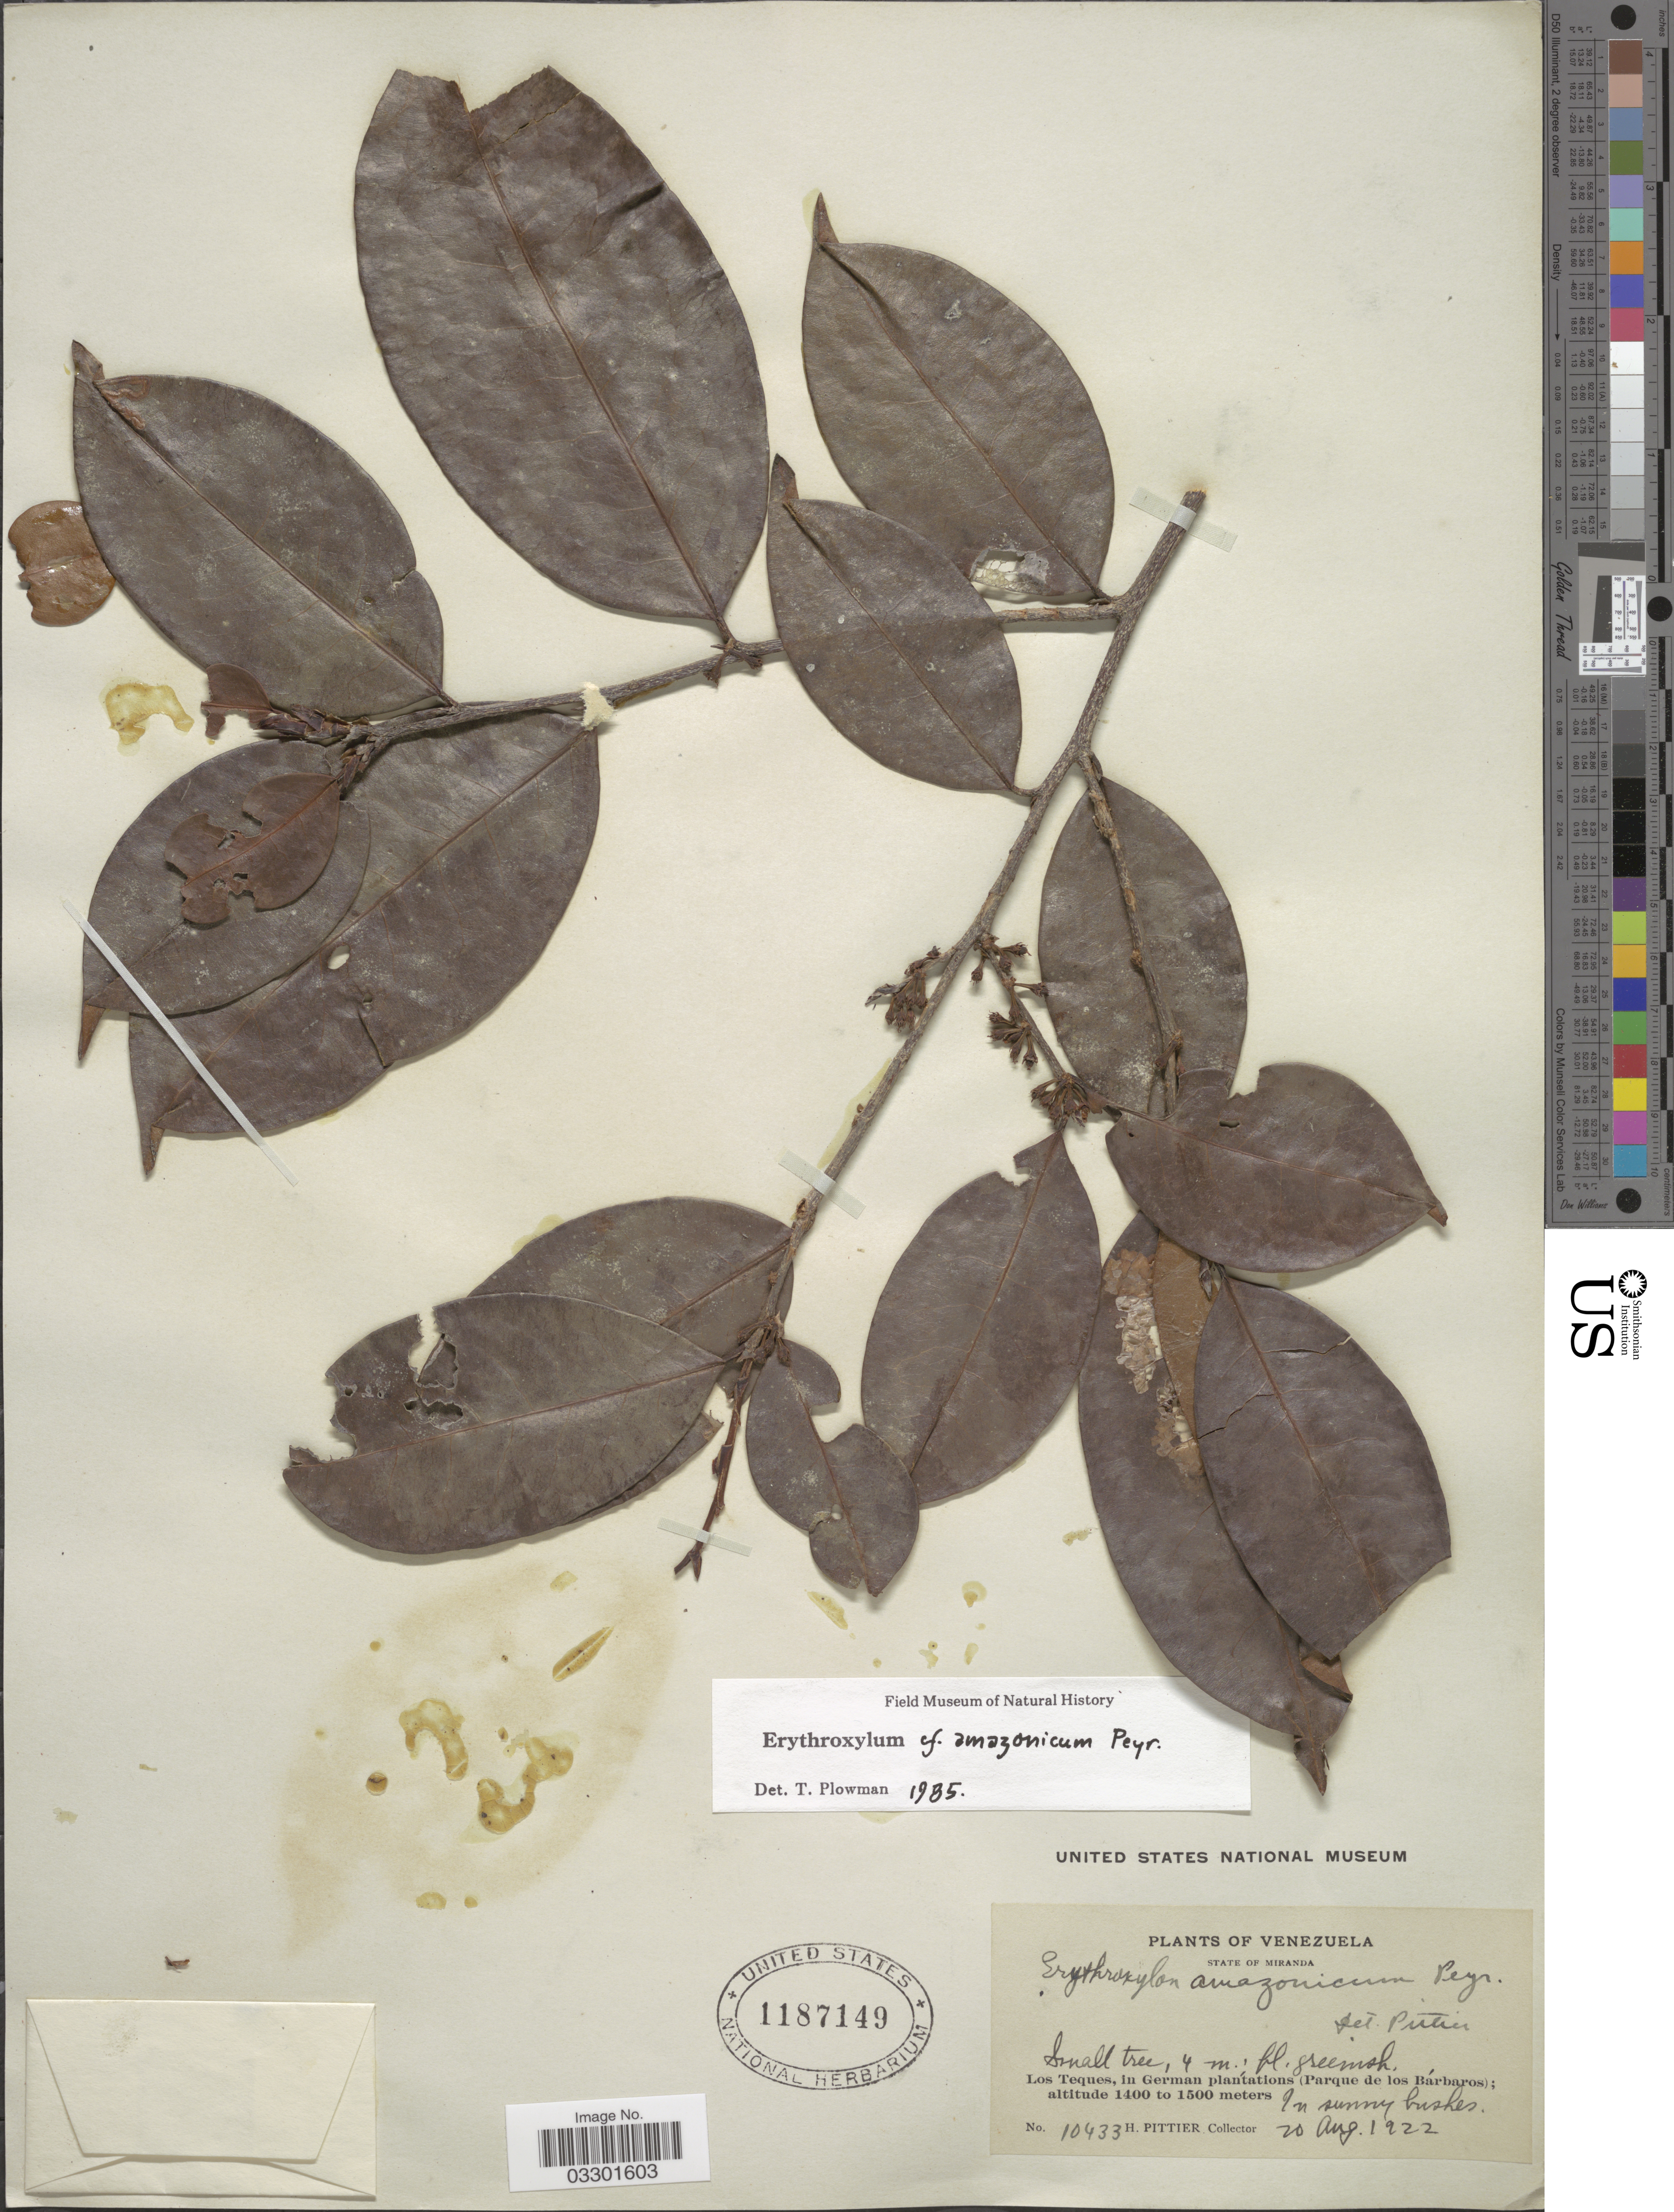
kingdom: Plantae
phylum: Tracheophyta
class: Magnoliopsida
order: Malpighiales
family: Erythroxylaceae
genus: Erythroxylum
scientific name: Erythroxylum amazonicum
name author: Peyr.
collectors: H. F. Pittier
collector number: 10433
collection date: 1922-08-20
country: Venezuela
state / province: Miranda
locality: Los Teques, in german plantations (Parque de los Bárbados).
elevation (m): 1400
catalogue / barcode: US 1187149